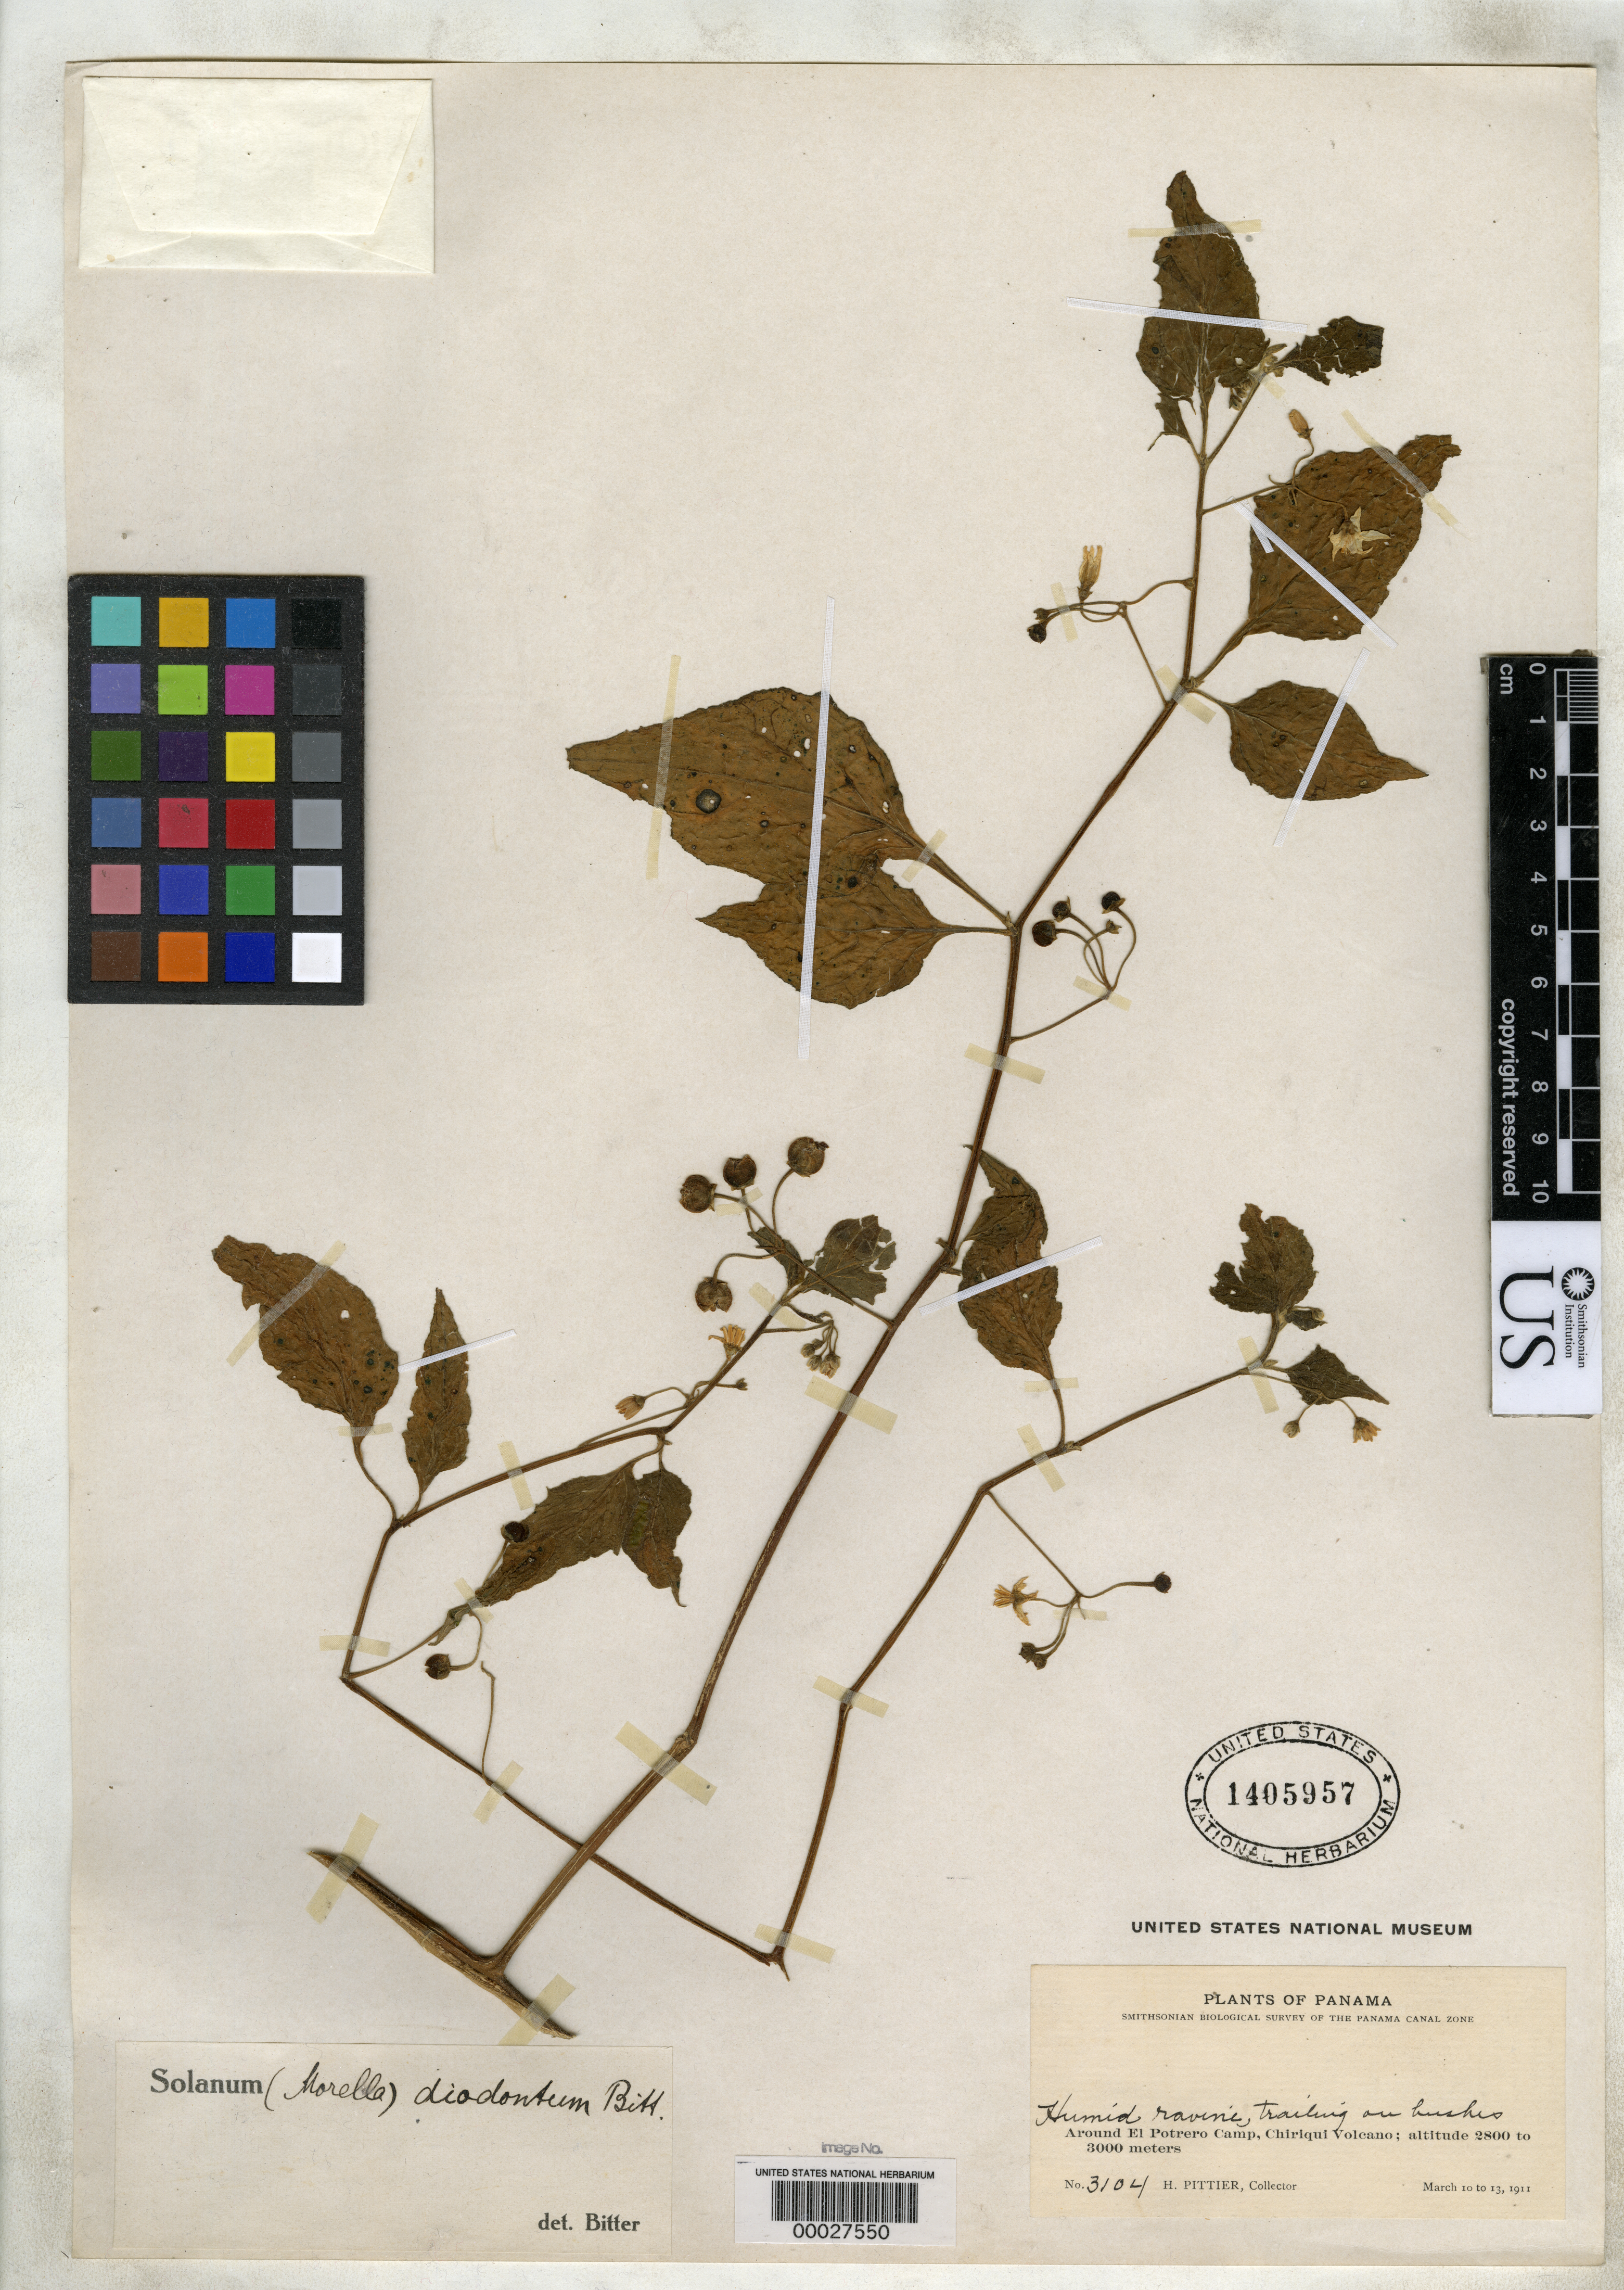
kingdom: Plantae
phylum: Tracheophyta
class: Magnoliopsida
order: Solanales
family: Solanaceae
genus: Solanum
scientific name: Solanum diodontum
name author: Bitter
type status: Isotype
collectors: H. F. Pittier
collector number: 3104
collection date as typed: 10 Mar 1911 to 13 Mar 1911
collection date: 1911-03-10/1911-03-13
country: Panama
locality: Around El Potrero Camp, Chiriqui Volcano.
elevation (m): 2800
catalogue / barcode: US 1405957